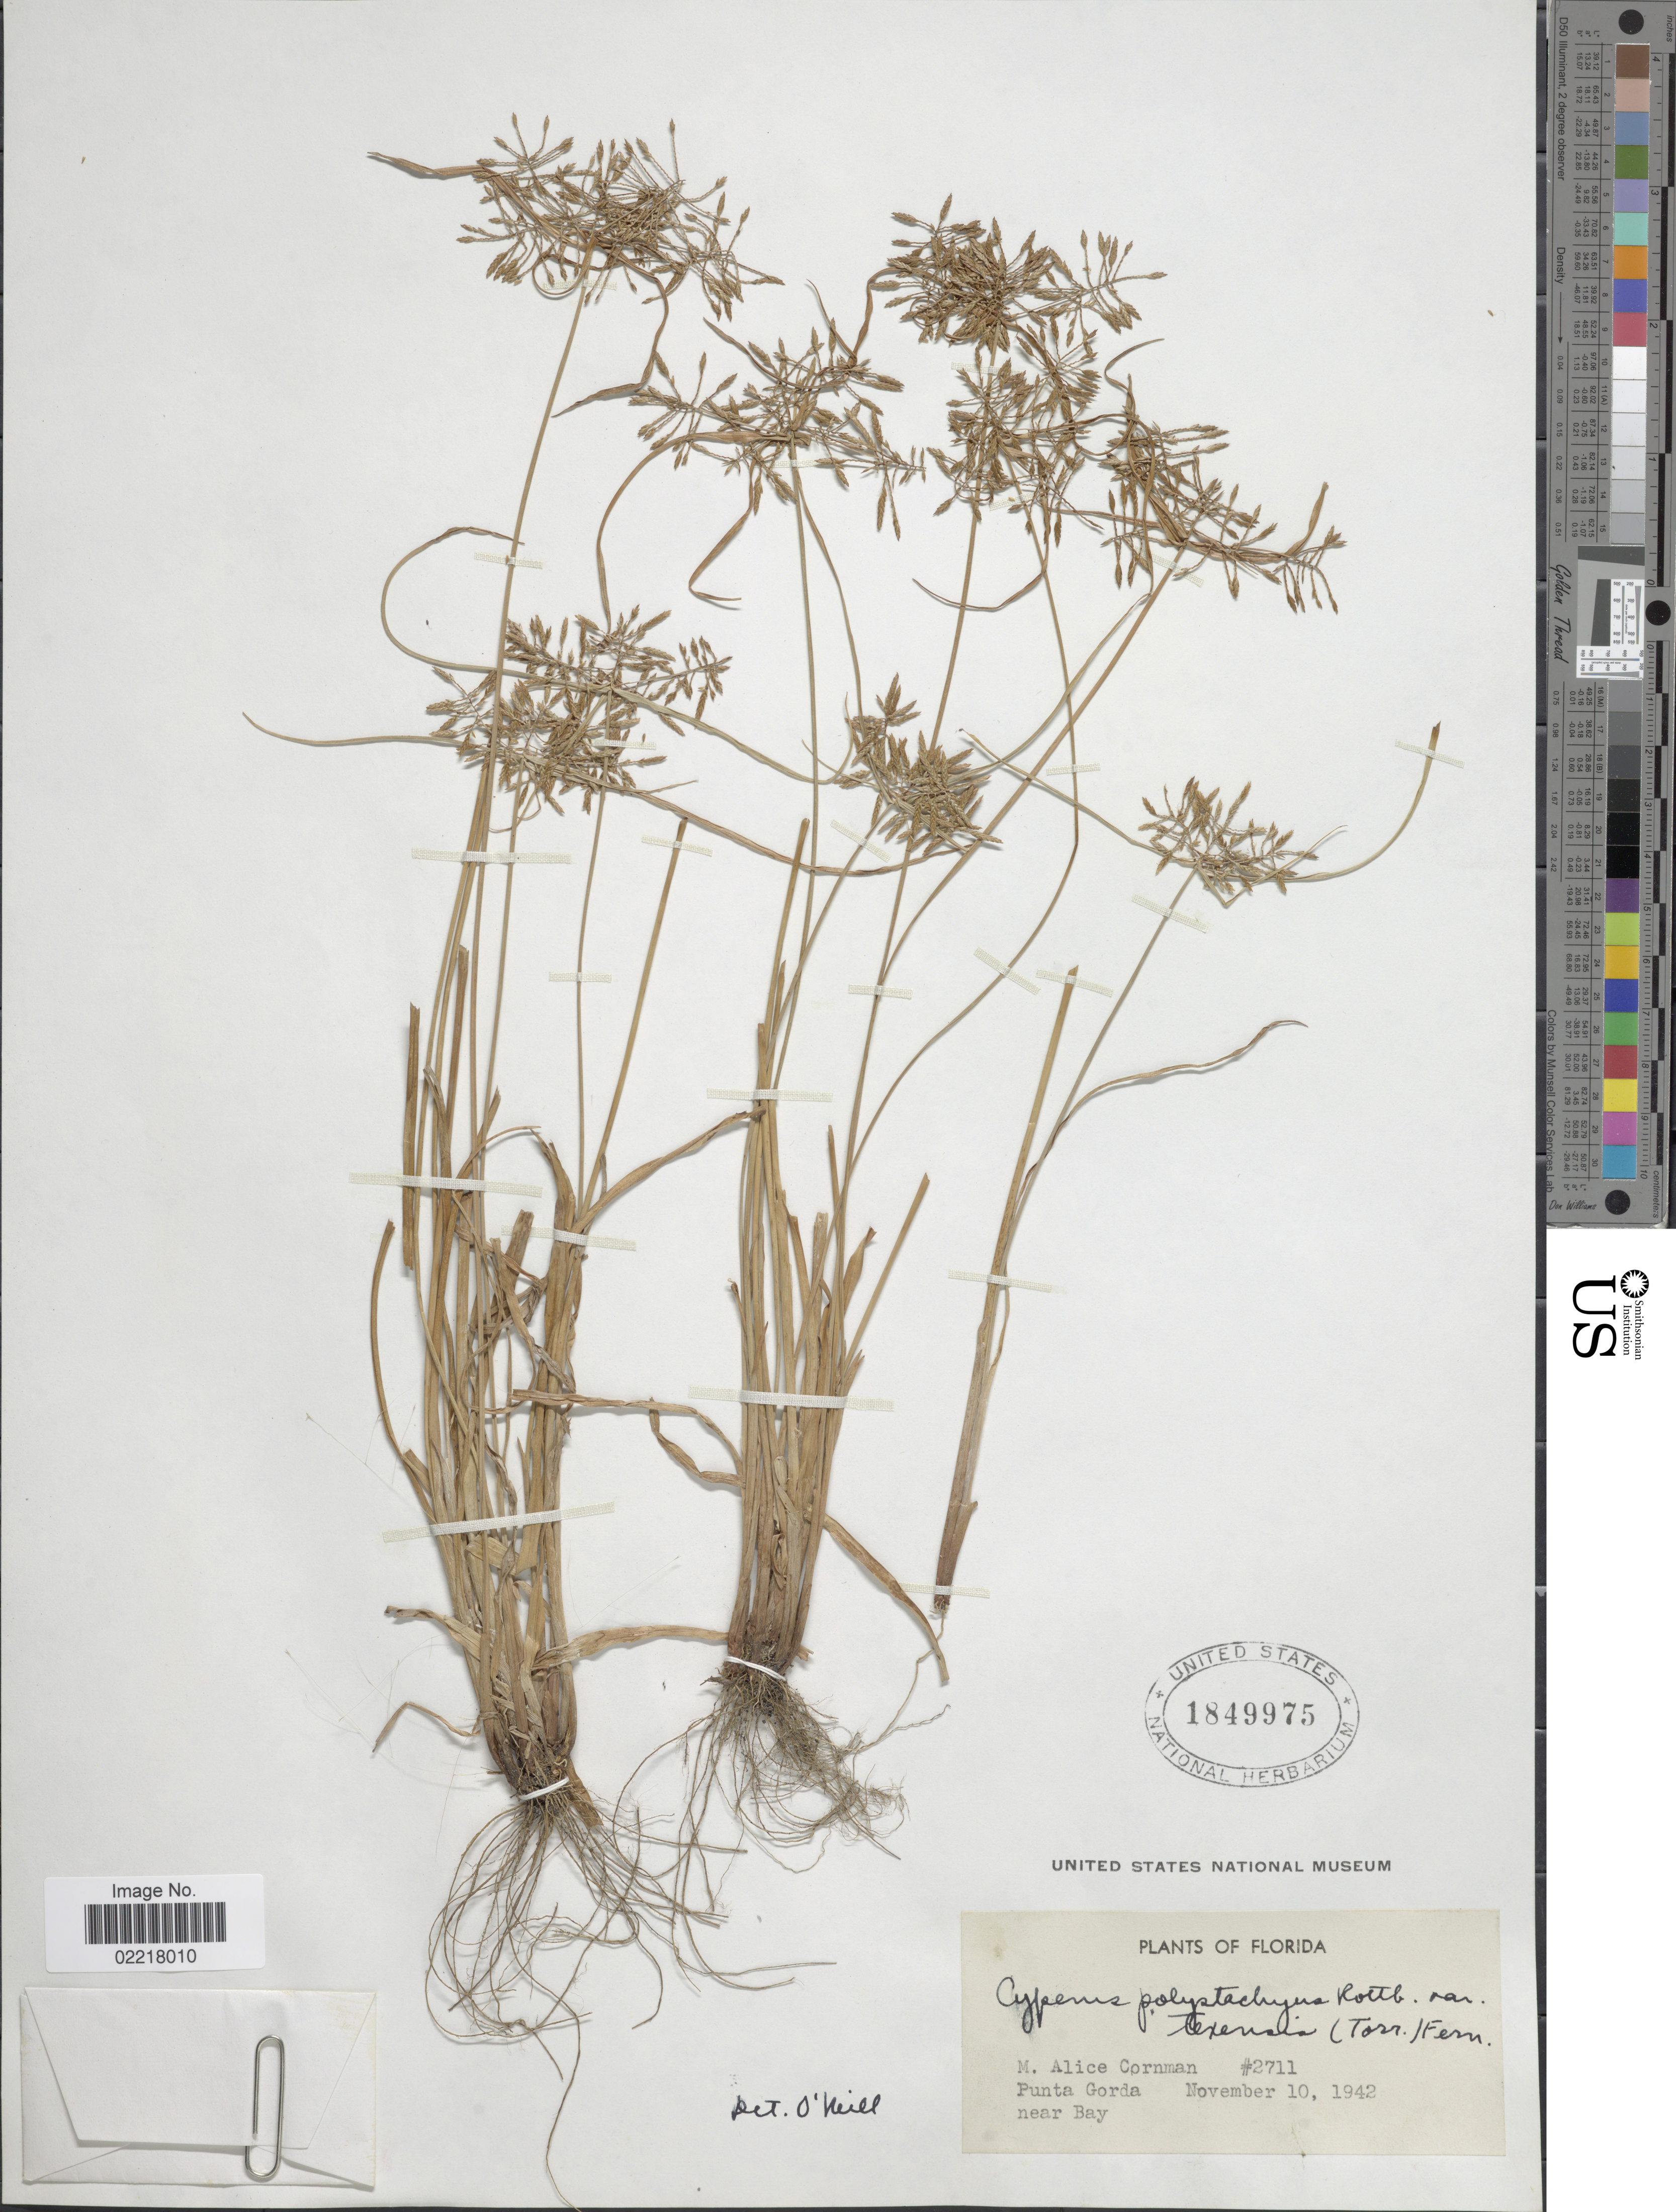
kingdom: Plantae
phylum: Tracheophyta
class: Liliopsida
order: Poales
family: Cyperaceae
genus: Cyperus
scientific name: Cyperus polystachyos var. texensis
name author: (Torr.) Fernald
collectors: M. Cornman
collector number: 2711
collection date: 1942-11-10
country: United States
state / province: Florida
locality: Punta Gorda near Bay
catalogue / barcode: US 1849975